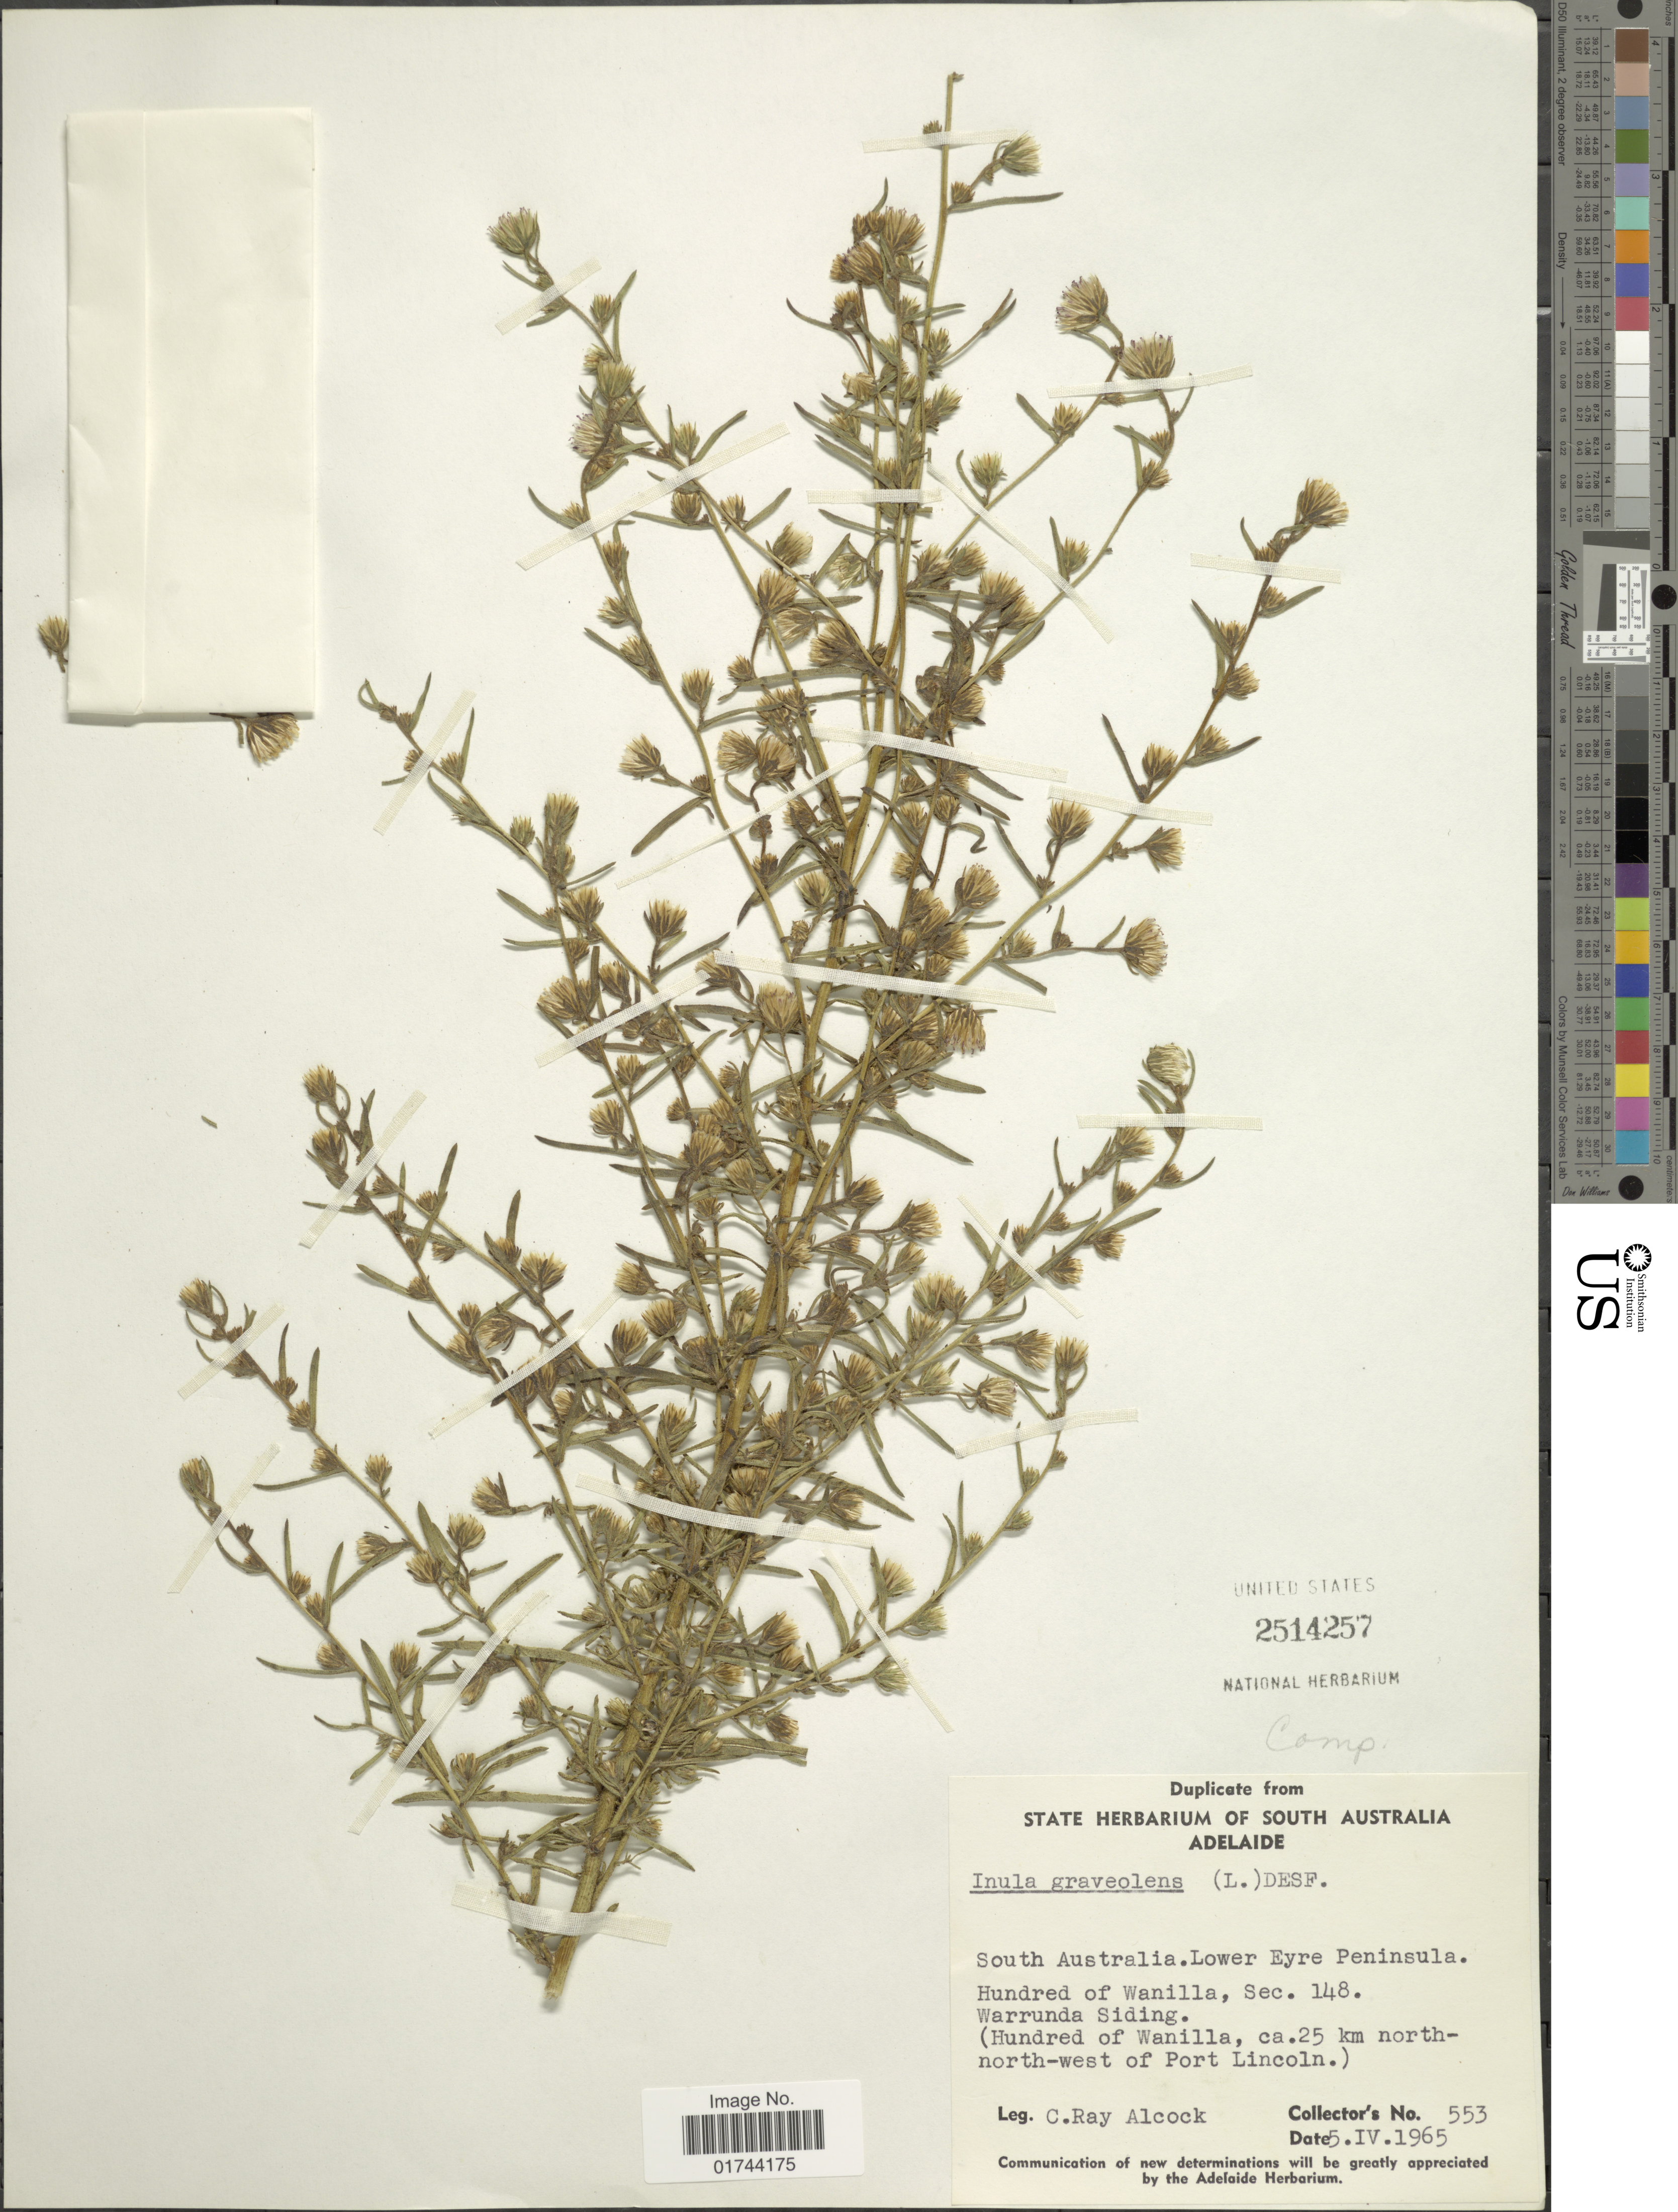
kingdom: Plantae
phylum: Tracheophyta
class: Magnoliopsida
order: Asterales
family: Asteraceae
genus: Inula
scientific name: Inula graveolens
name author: (L.) Desf.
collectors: C. Alcock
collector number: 553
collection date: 1965-04-05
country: Australia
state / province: South Australia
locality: Lower Eyre Peninsula, Hundred of Wanilla, Src. 148, Warrunda Siding (Hundred of Wanilla, ca. 25 km north-north-west of Port Lincoln)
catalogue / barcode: US 2514257